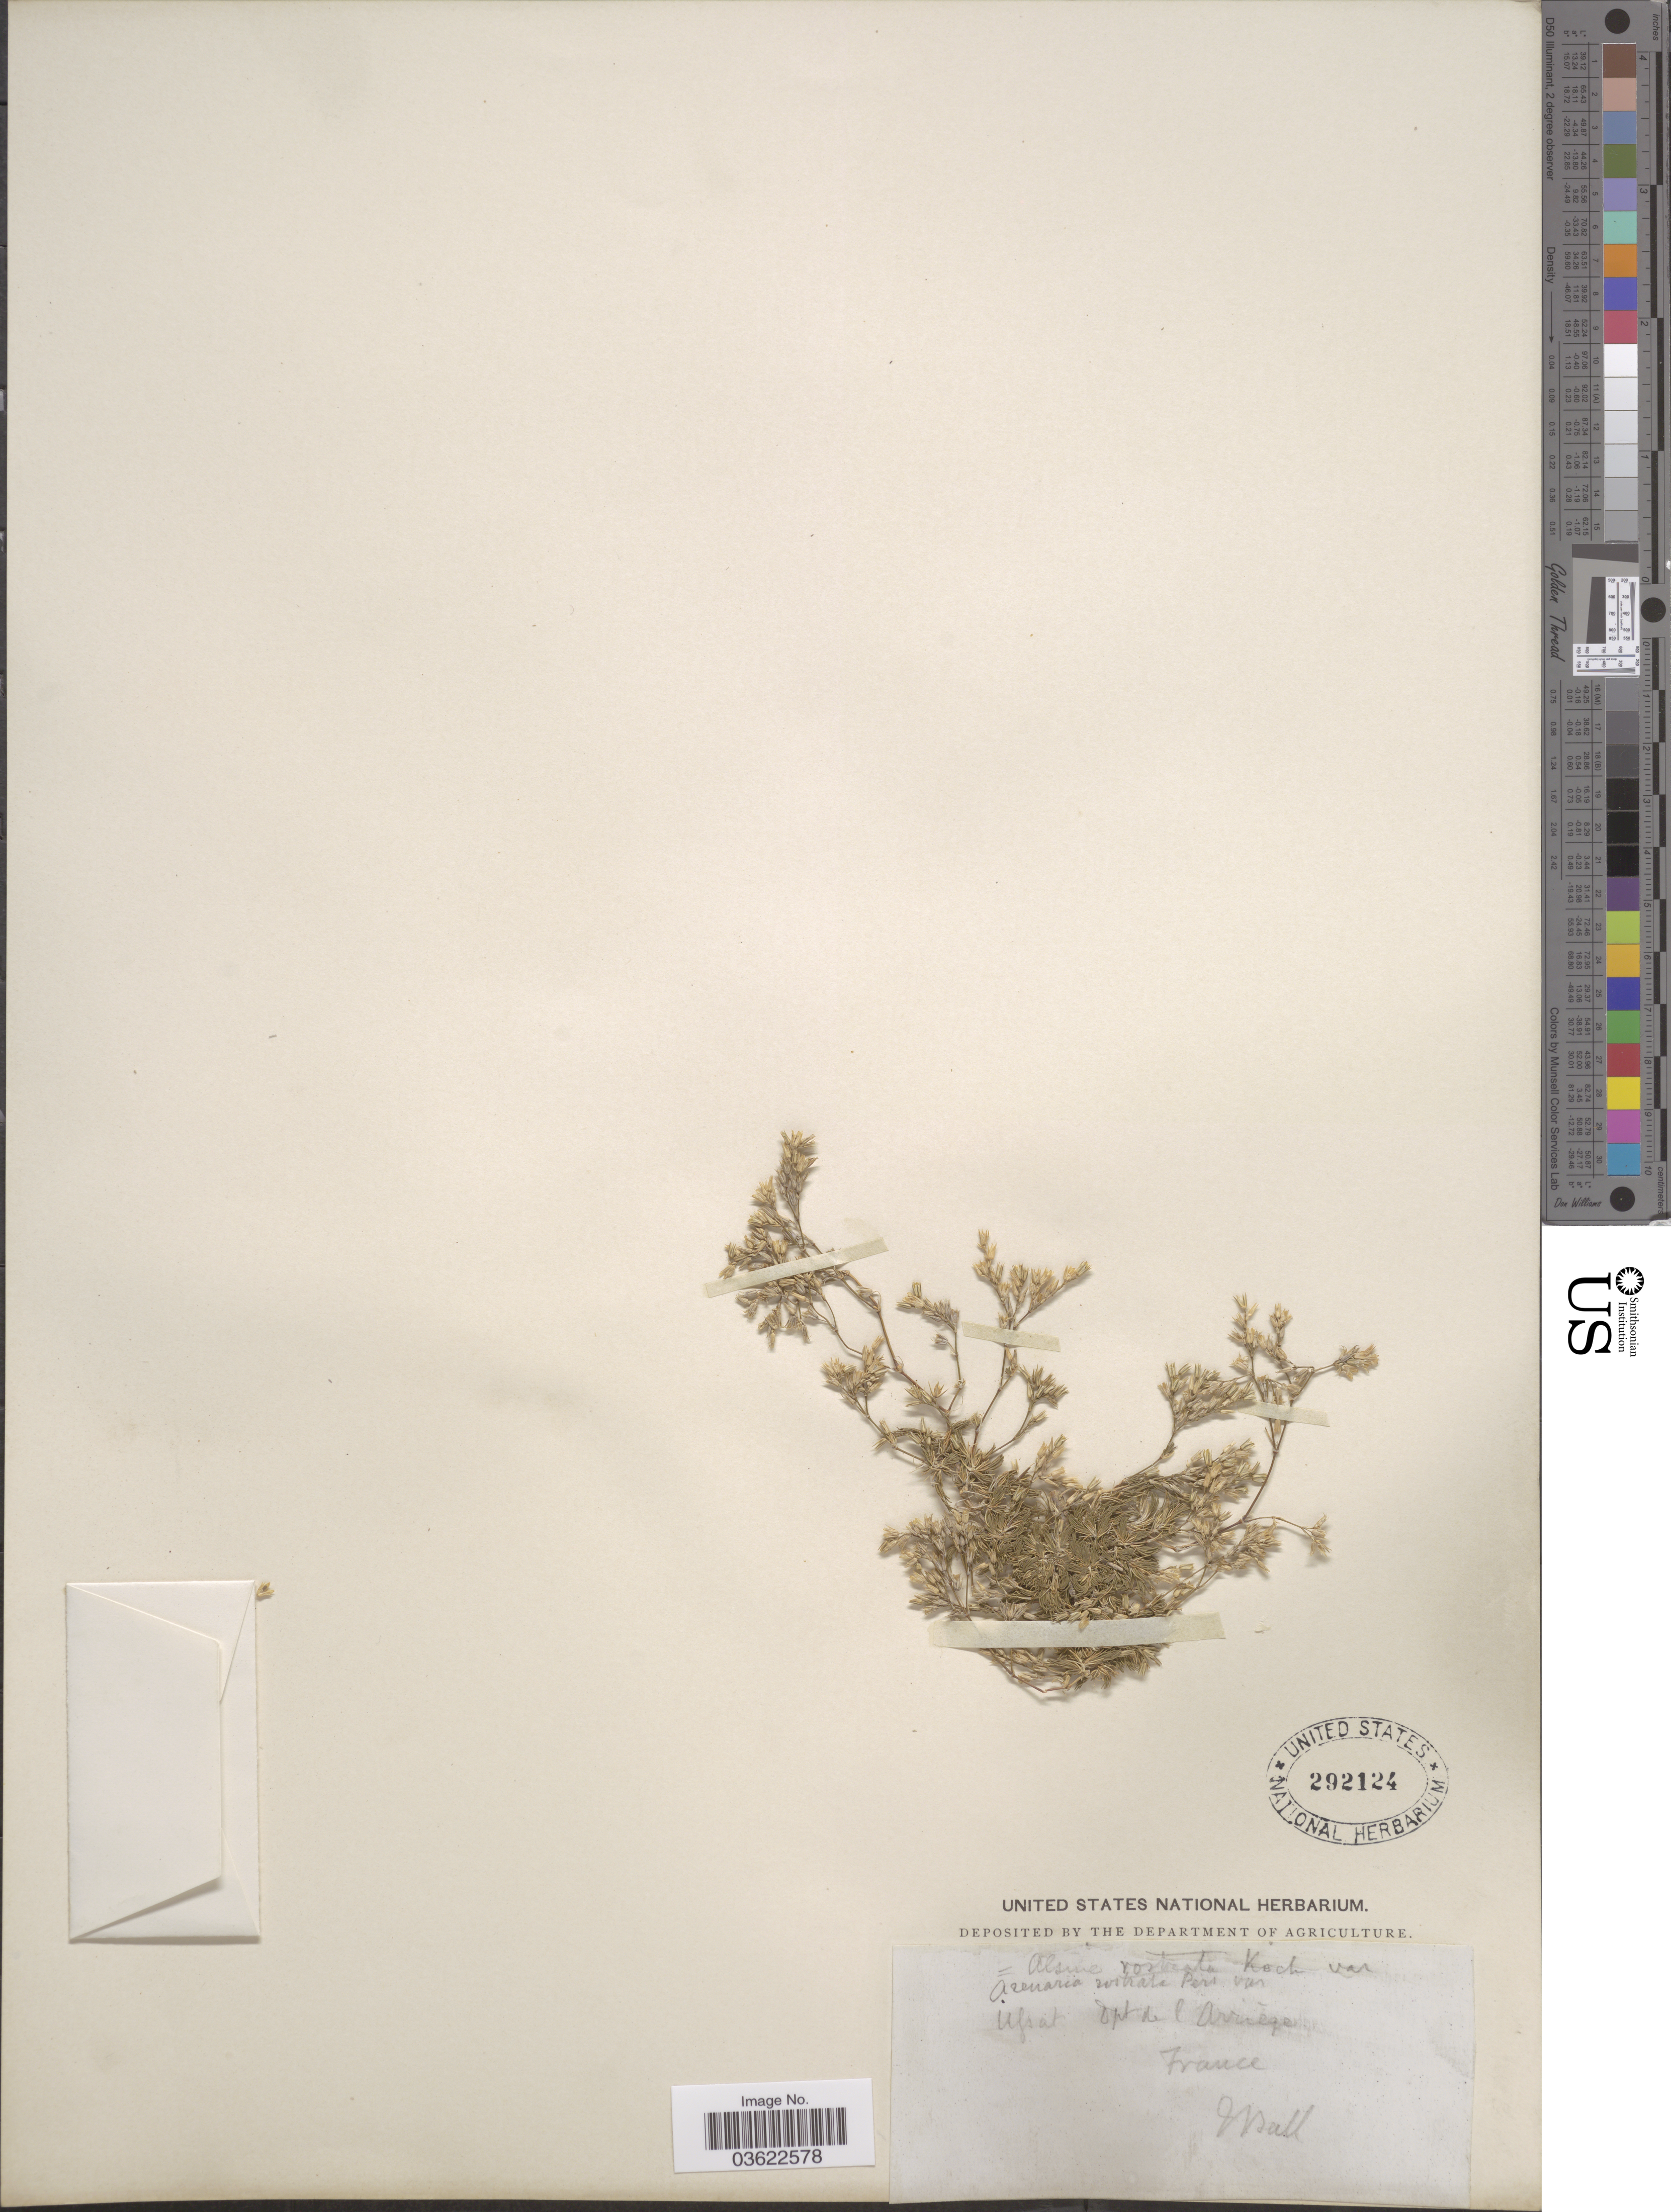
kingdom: Plantae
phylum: Tracheophyta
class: Magnoliopsida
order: Caryophyllales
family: Caryophyllaceae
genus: Arenaria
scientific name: Arenaria rostrata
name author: (Pers.) Pers. & Schleich.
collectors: J. Ball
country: France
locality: Ussat Dpt de l Arriège.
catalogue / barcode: US 292124